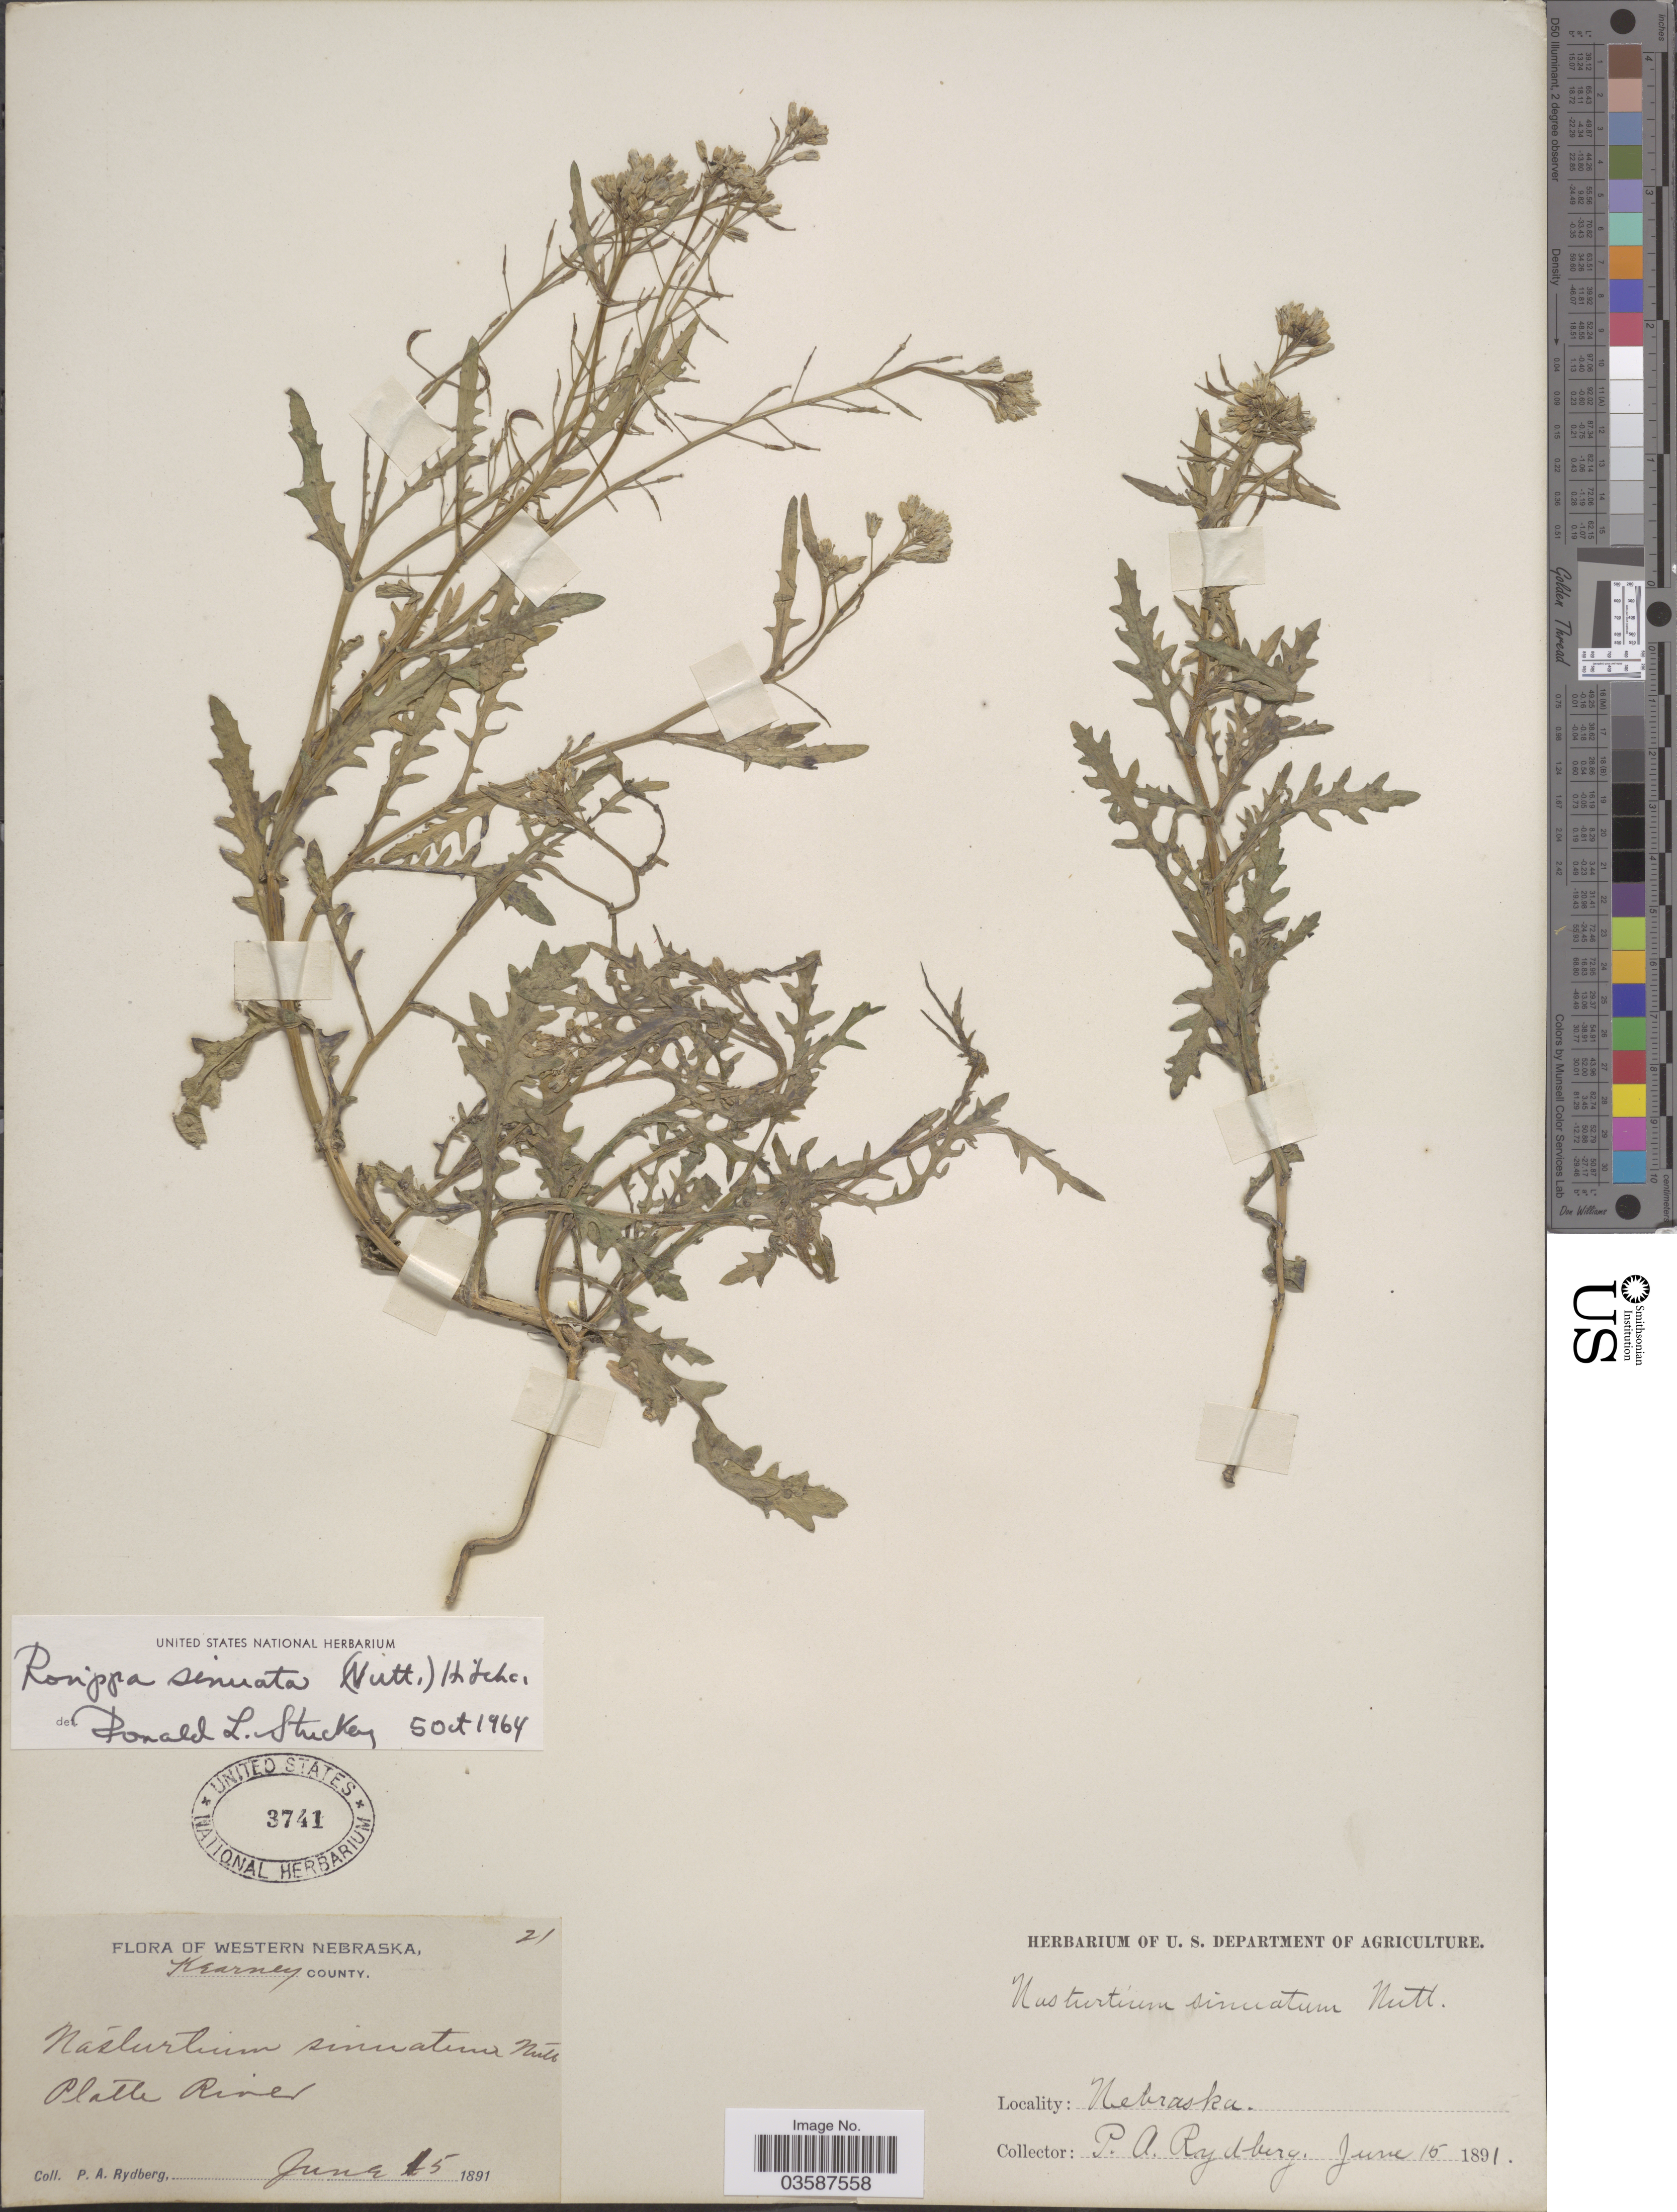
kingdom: Plantae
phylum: Tracheophyta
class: Magnoliopsida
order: Brassicales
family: Brassicaceae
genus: Rorippa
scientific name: Rorippa sinuata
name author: (Nutt.) Hitchc.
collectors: P. A. Rydberg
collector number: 21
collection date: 1891-06-15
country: United States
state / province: Nebraska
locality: Western Nebraska. Kearney County. Platte River.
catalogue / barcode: US 3741